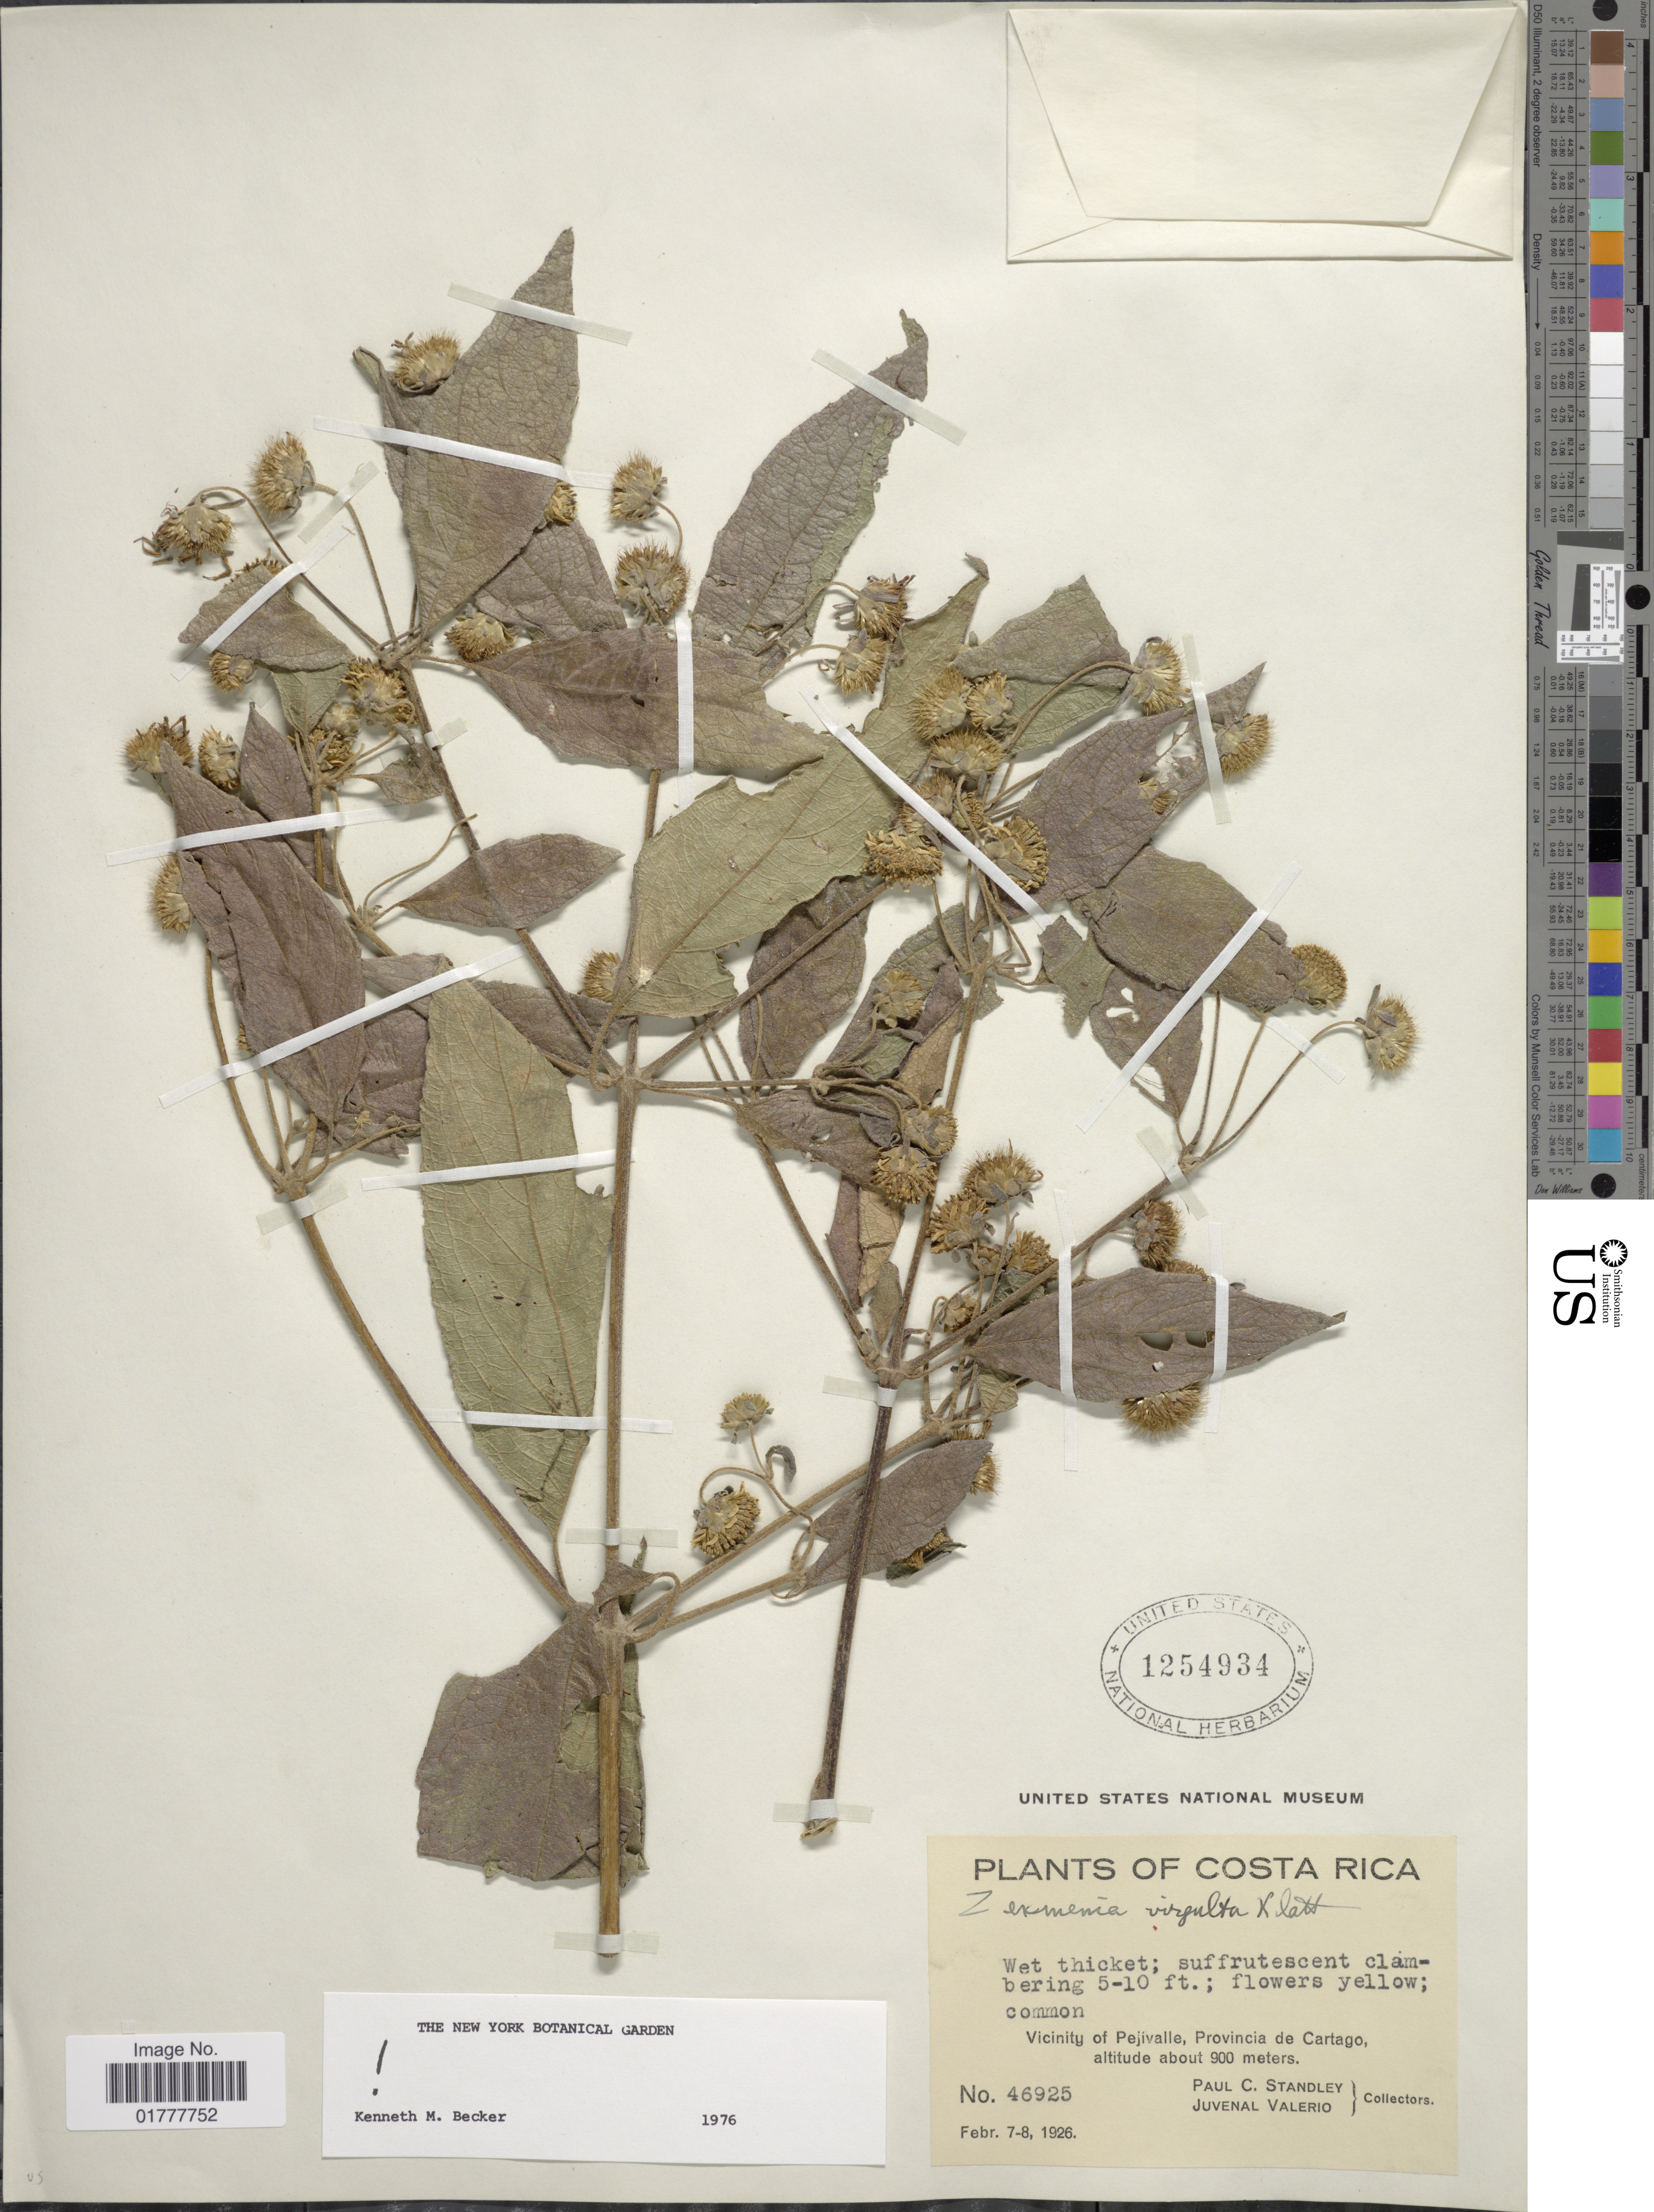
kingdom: Plantae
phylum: Tracheophyta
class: Magnoliopsida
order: Asterales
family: Asteraceae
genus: Zexmenia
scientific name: Zexmenia virgulta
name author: Klatt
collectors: P. C. Standley & J. Valerio R.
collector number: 46925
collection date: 1926-02-07/1926-08-08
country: Costa Rica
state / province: Cartago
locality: Vicinity of Pejivalle, Provincia de Cartago.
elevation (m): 900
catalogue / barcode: US 1254934